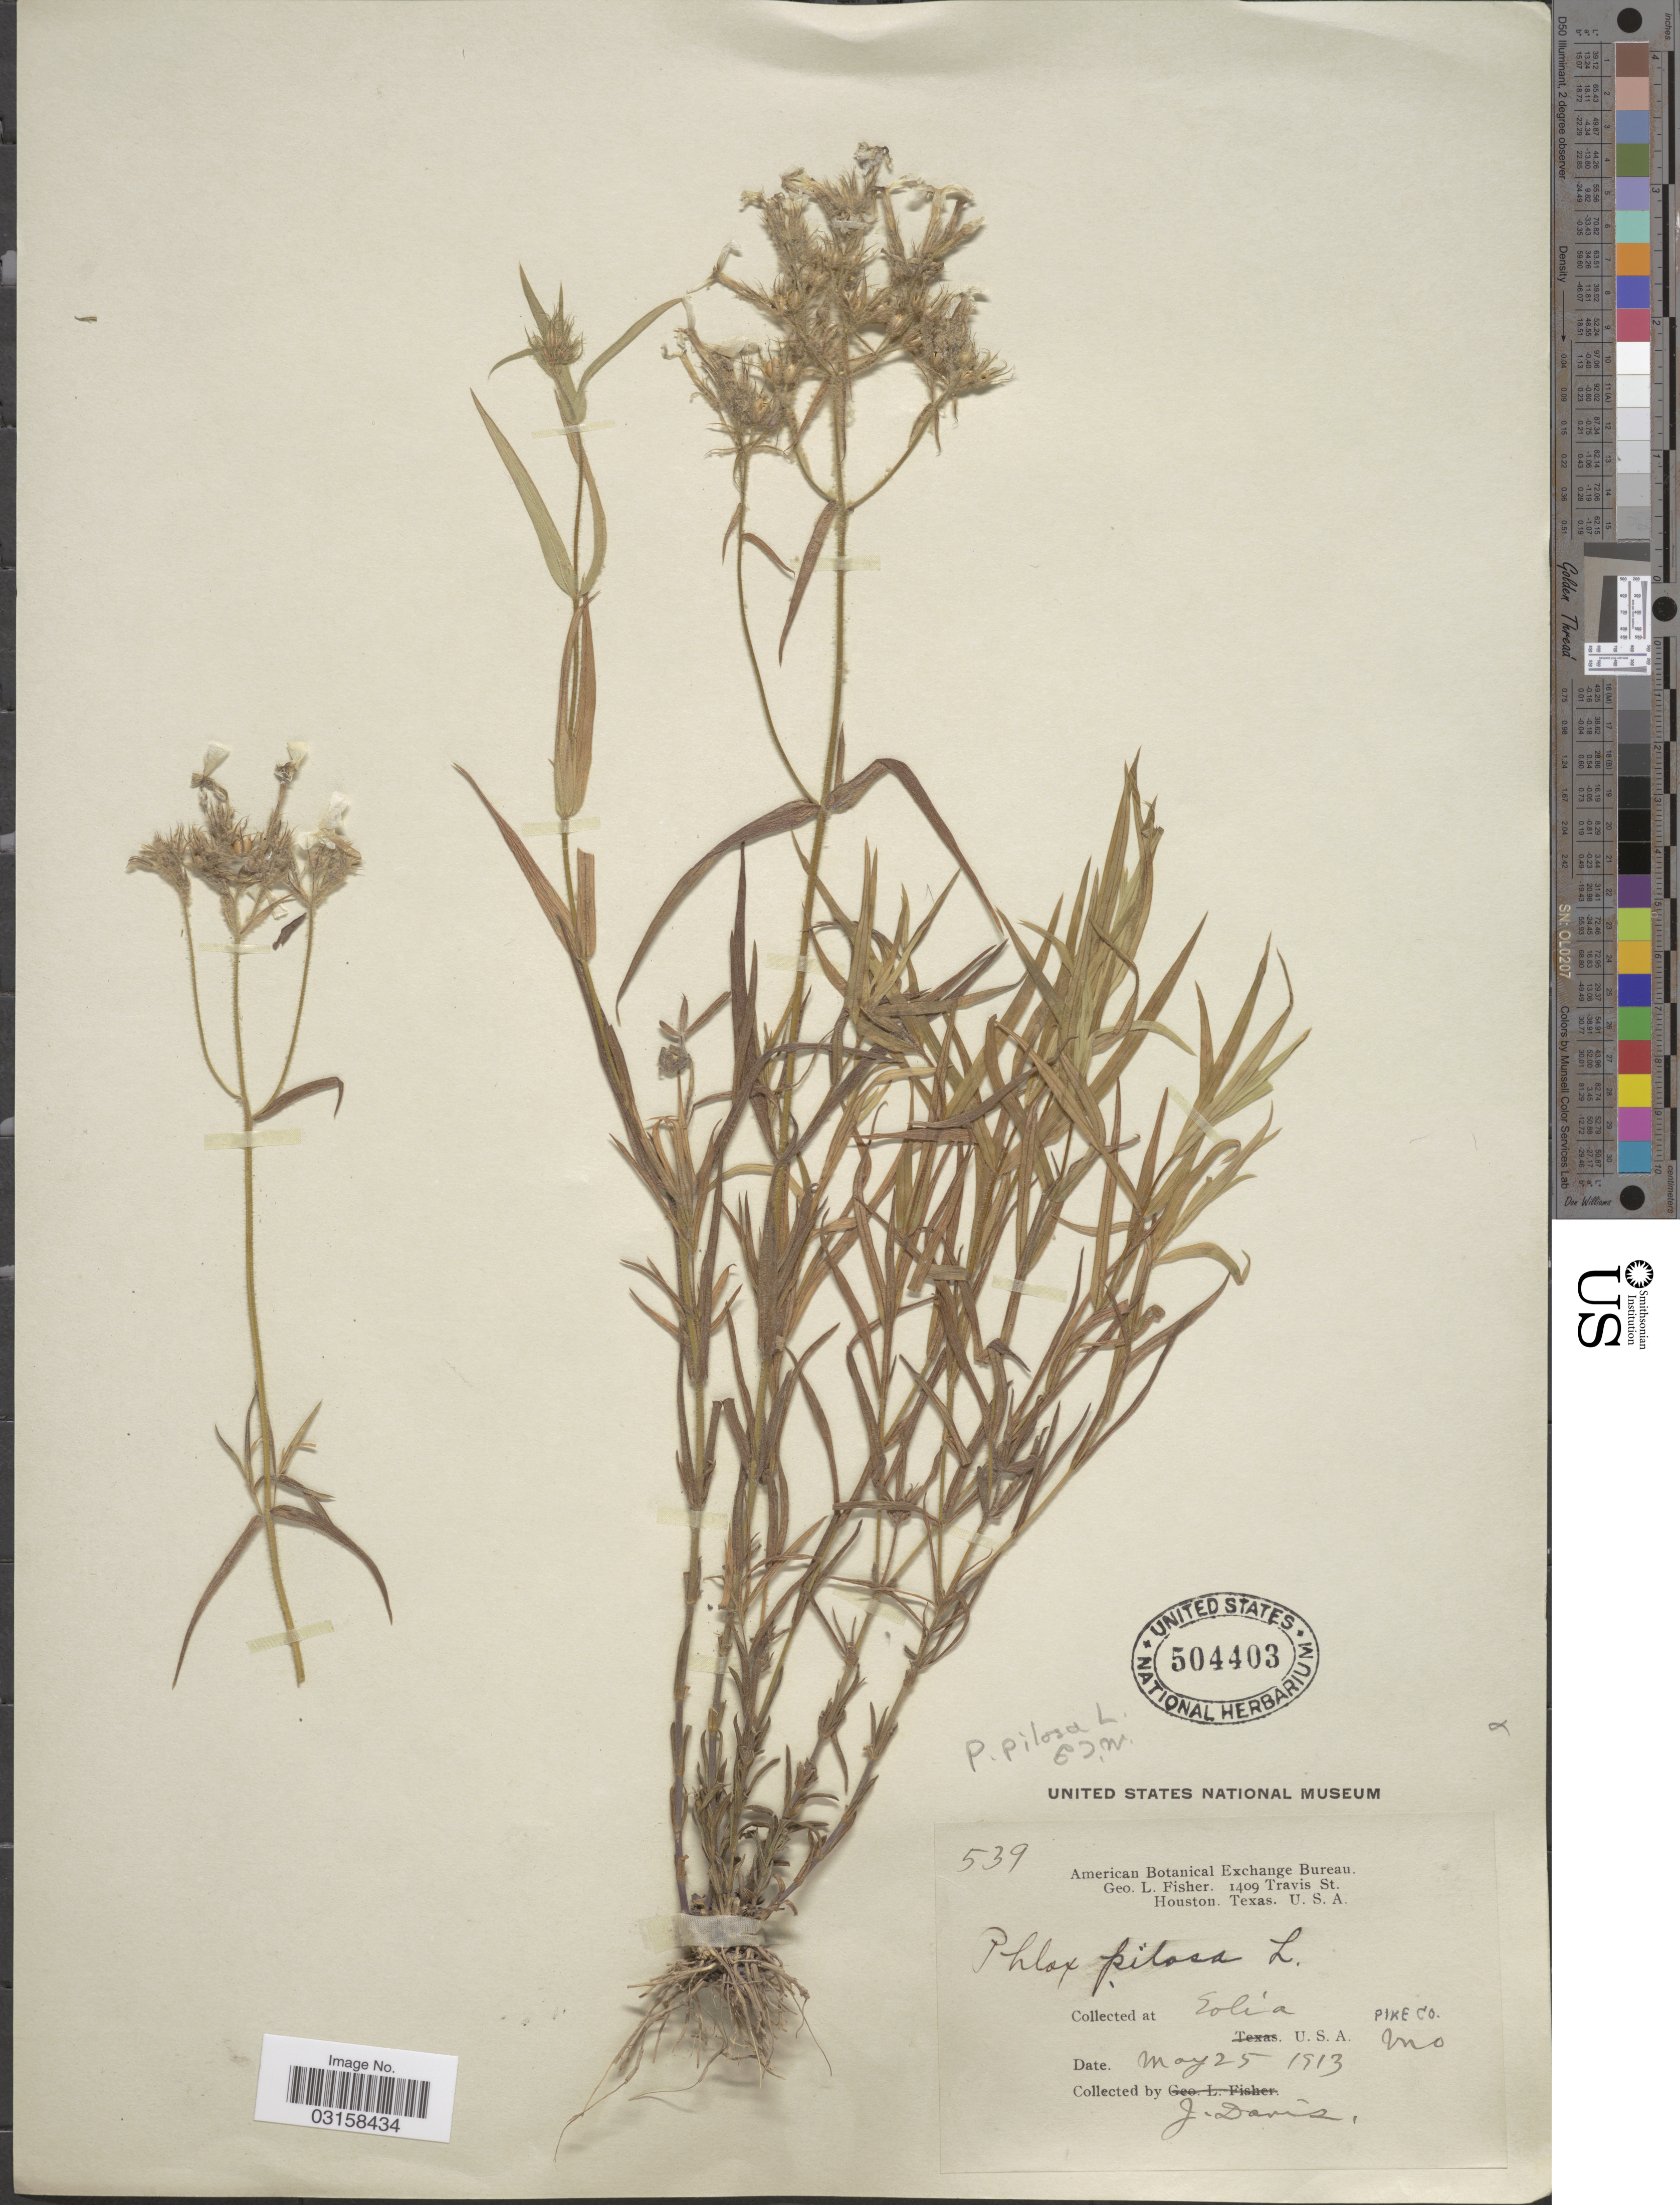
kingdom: Plantae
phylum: Tracheophyta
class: Magnoliopsida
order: Ericales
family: Polemoniaceae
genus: Phlox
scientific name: Phlox pilosa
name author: L.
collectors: J. Davis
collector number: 539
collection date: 1913-05-25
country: United States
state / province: Missouri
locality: Eolia, U. S. A. Mo. Pike Co.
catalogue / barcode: US 504403